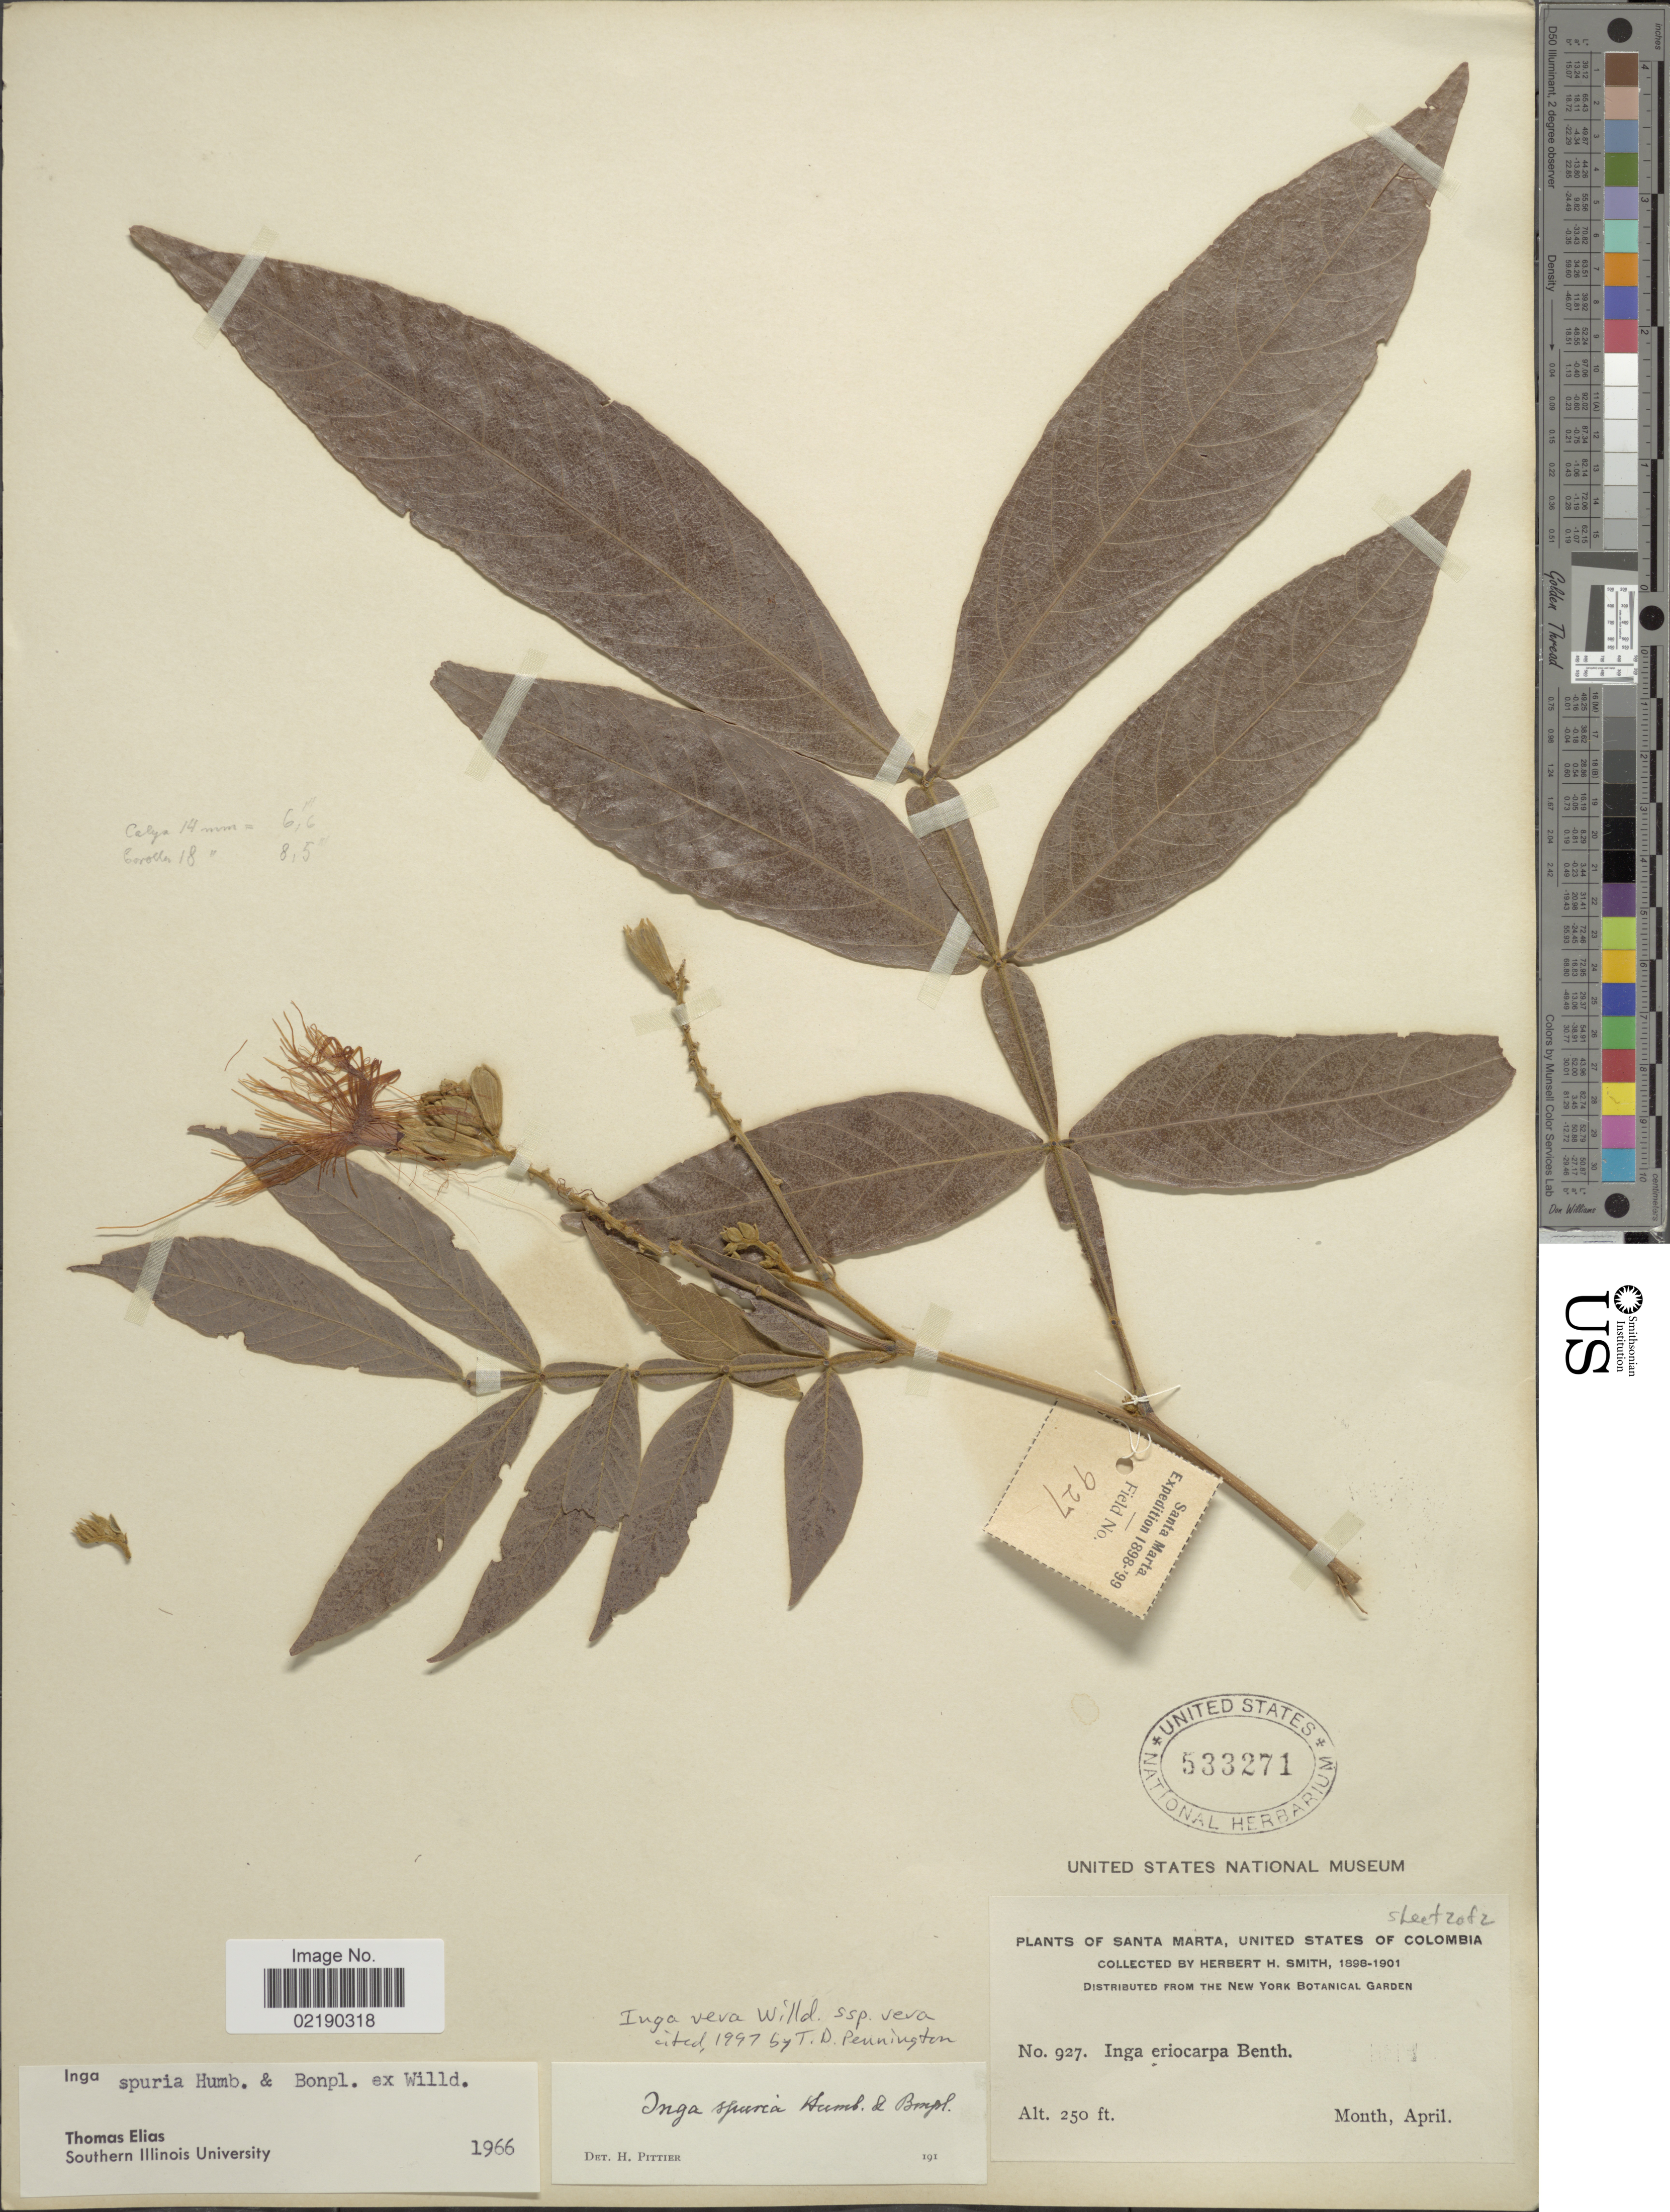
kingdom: Plantae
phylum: Tracheophyta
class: Magnoliopsida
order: Fabales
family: Fabaceae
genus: Inga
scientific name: Inga vera subsp. vera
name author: Willd.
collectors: Herbert H. Smith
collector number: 927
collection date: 1898-04/1901-04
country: Colombia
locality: Santa Marta, United States of Colombia.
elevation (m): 76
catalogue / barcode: US 533271